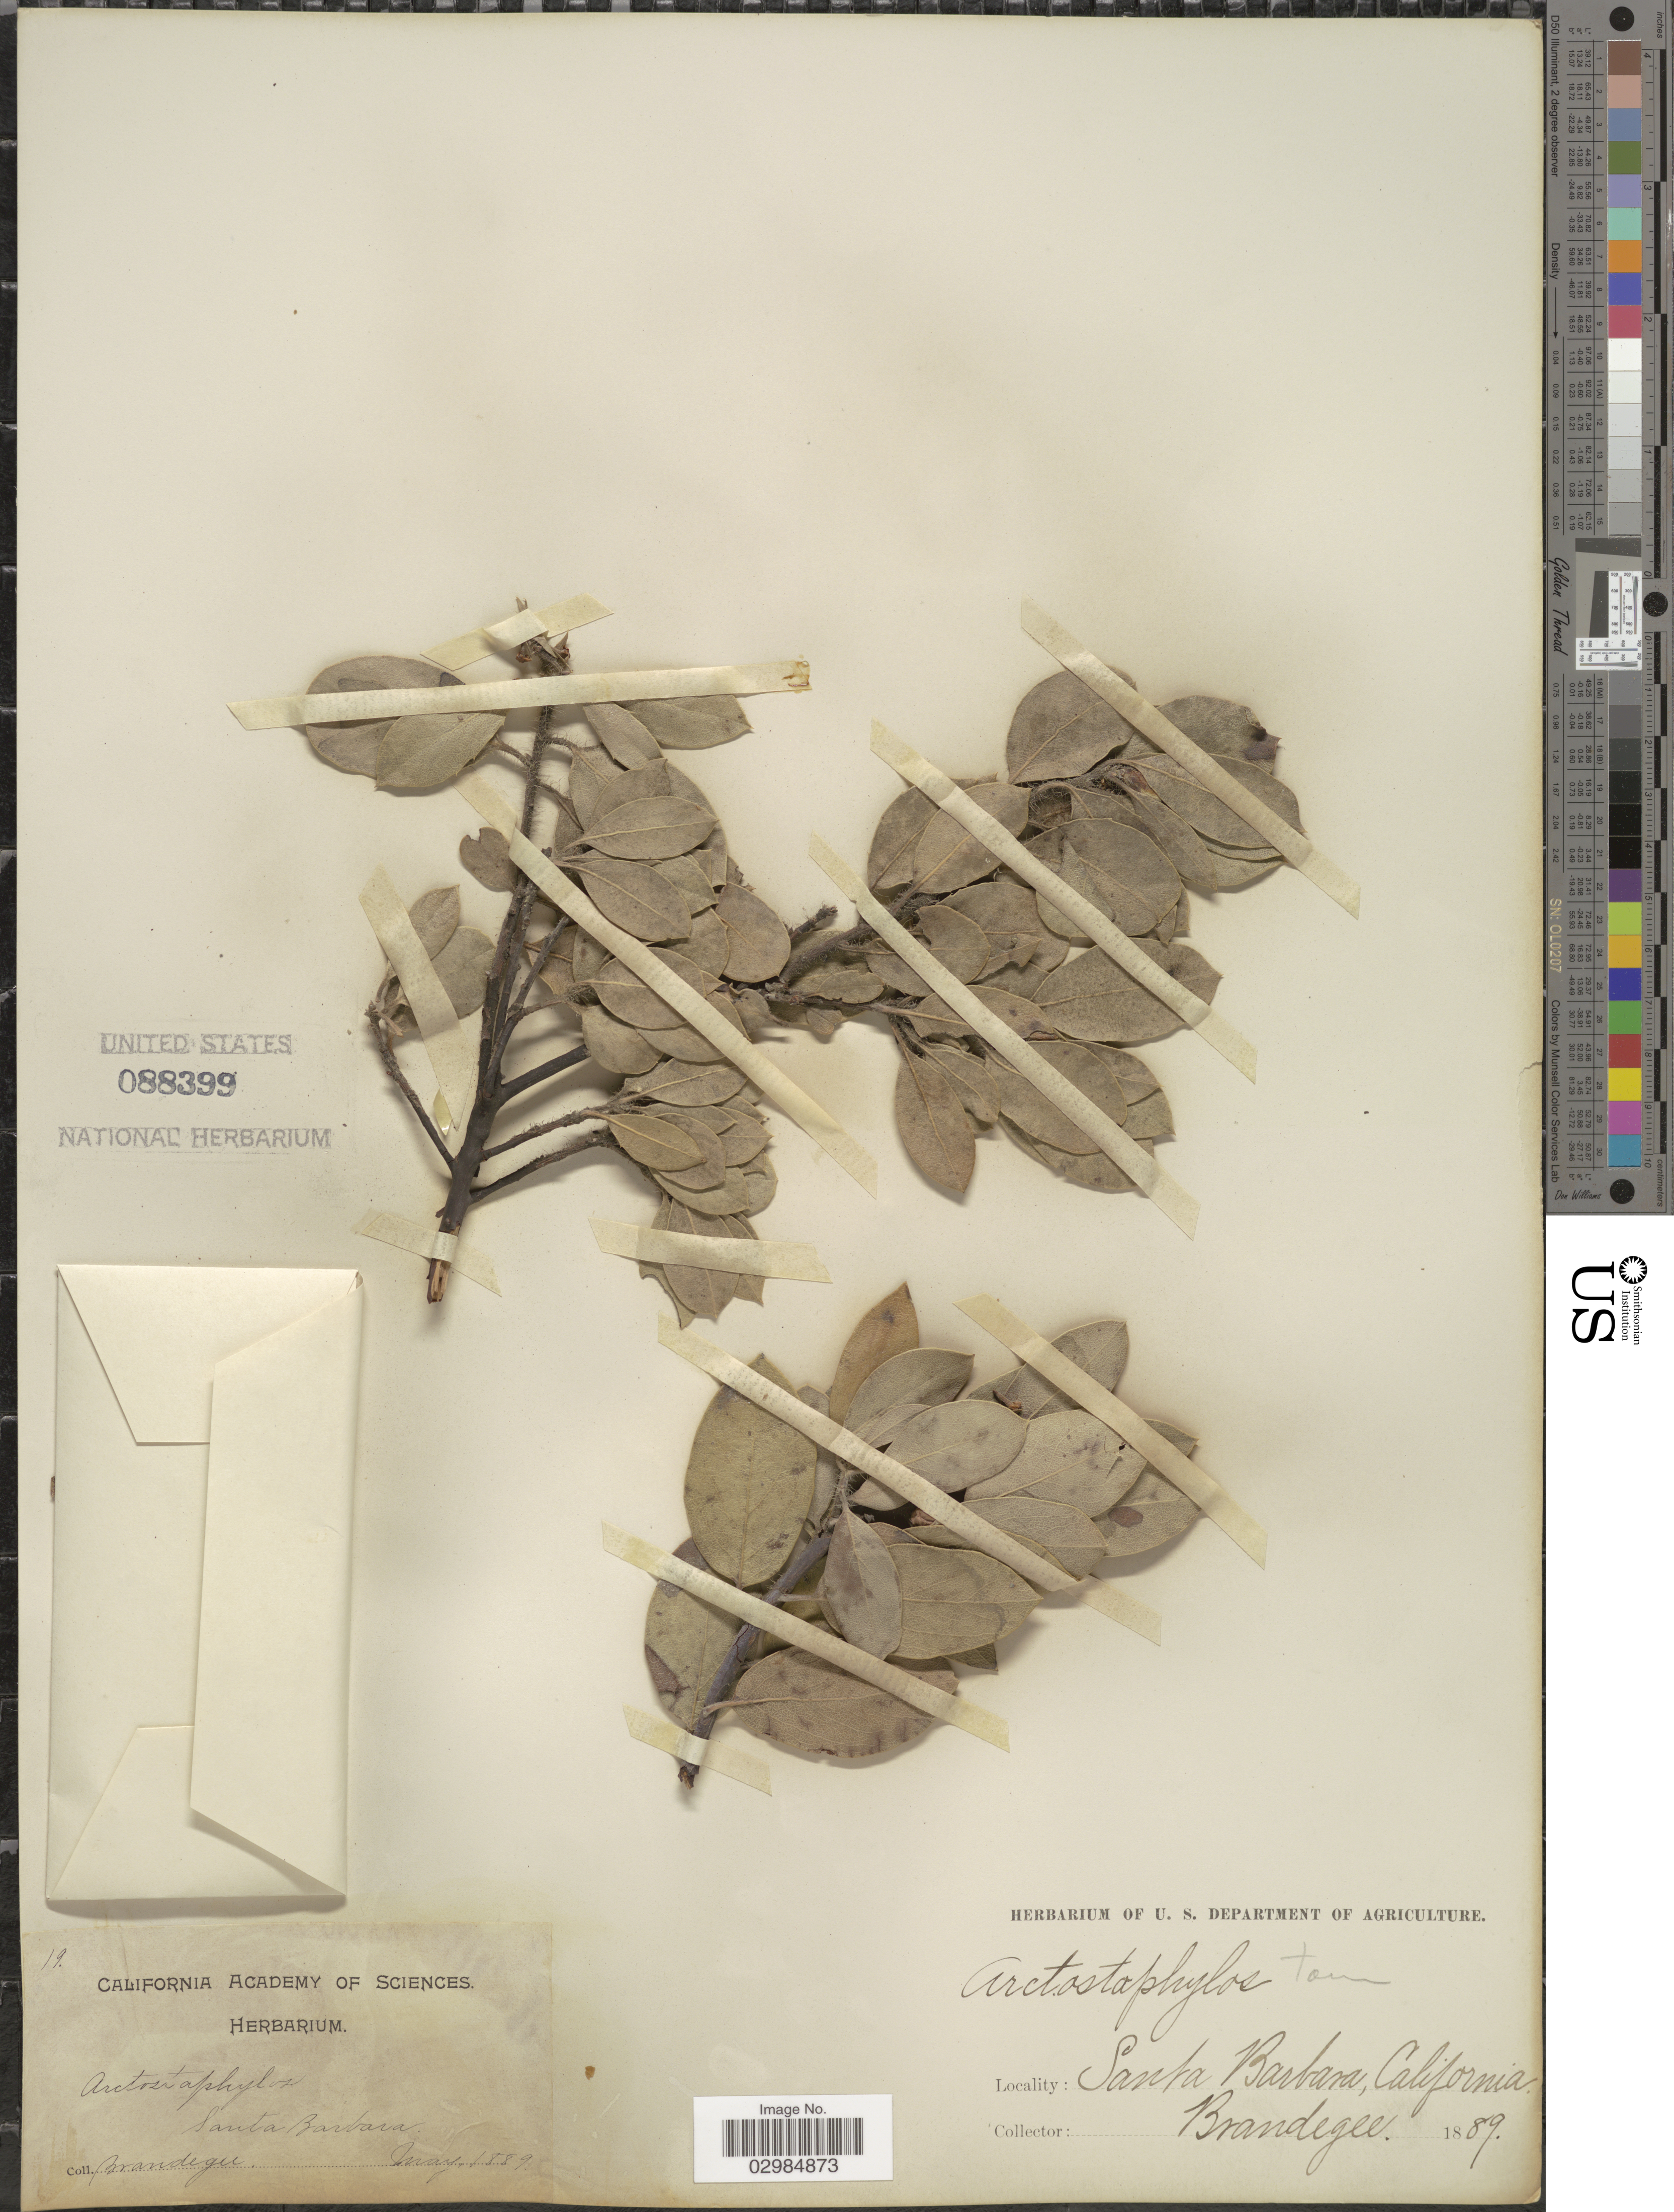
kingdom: Plantae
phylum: Tracheophyta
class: Magnoliopsida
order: Ericales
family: Ericaceae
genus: Arctostaphylos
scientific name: Arctostaphylos tomentosa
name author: (Pursh) Lindl.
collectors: -- Brandegee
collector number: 19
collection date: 1889-05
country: United States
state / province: California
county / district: Santa Barbara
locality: Santa Barbara.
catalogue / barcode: US 88399